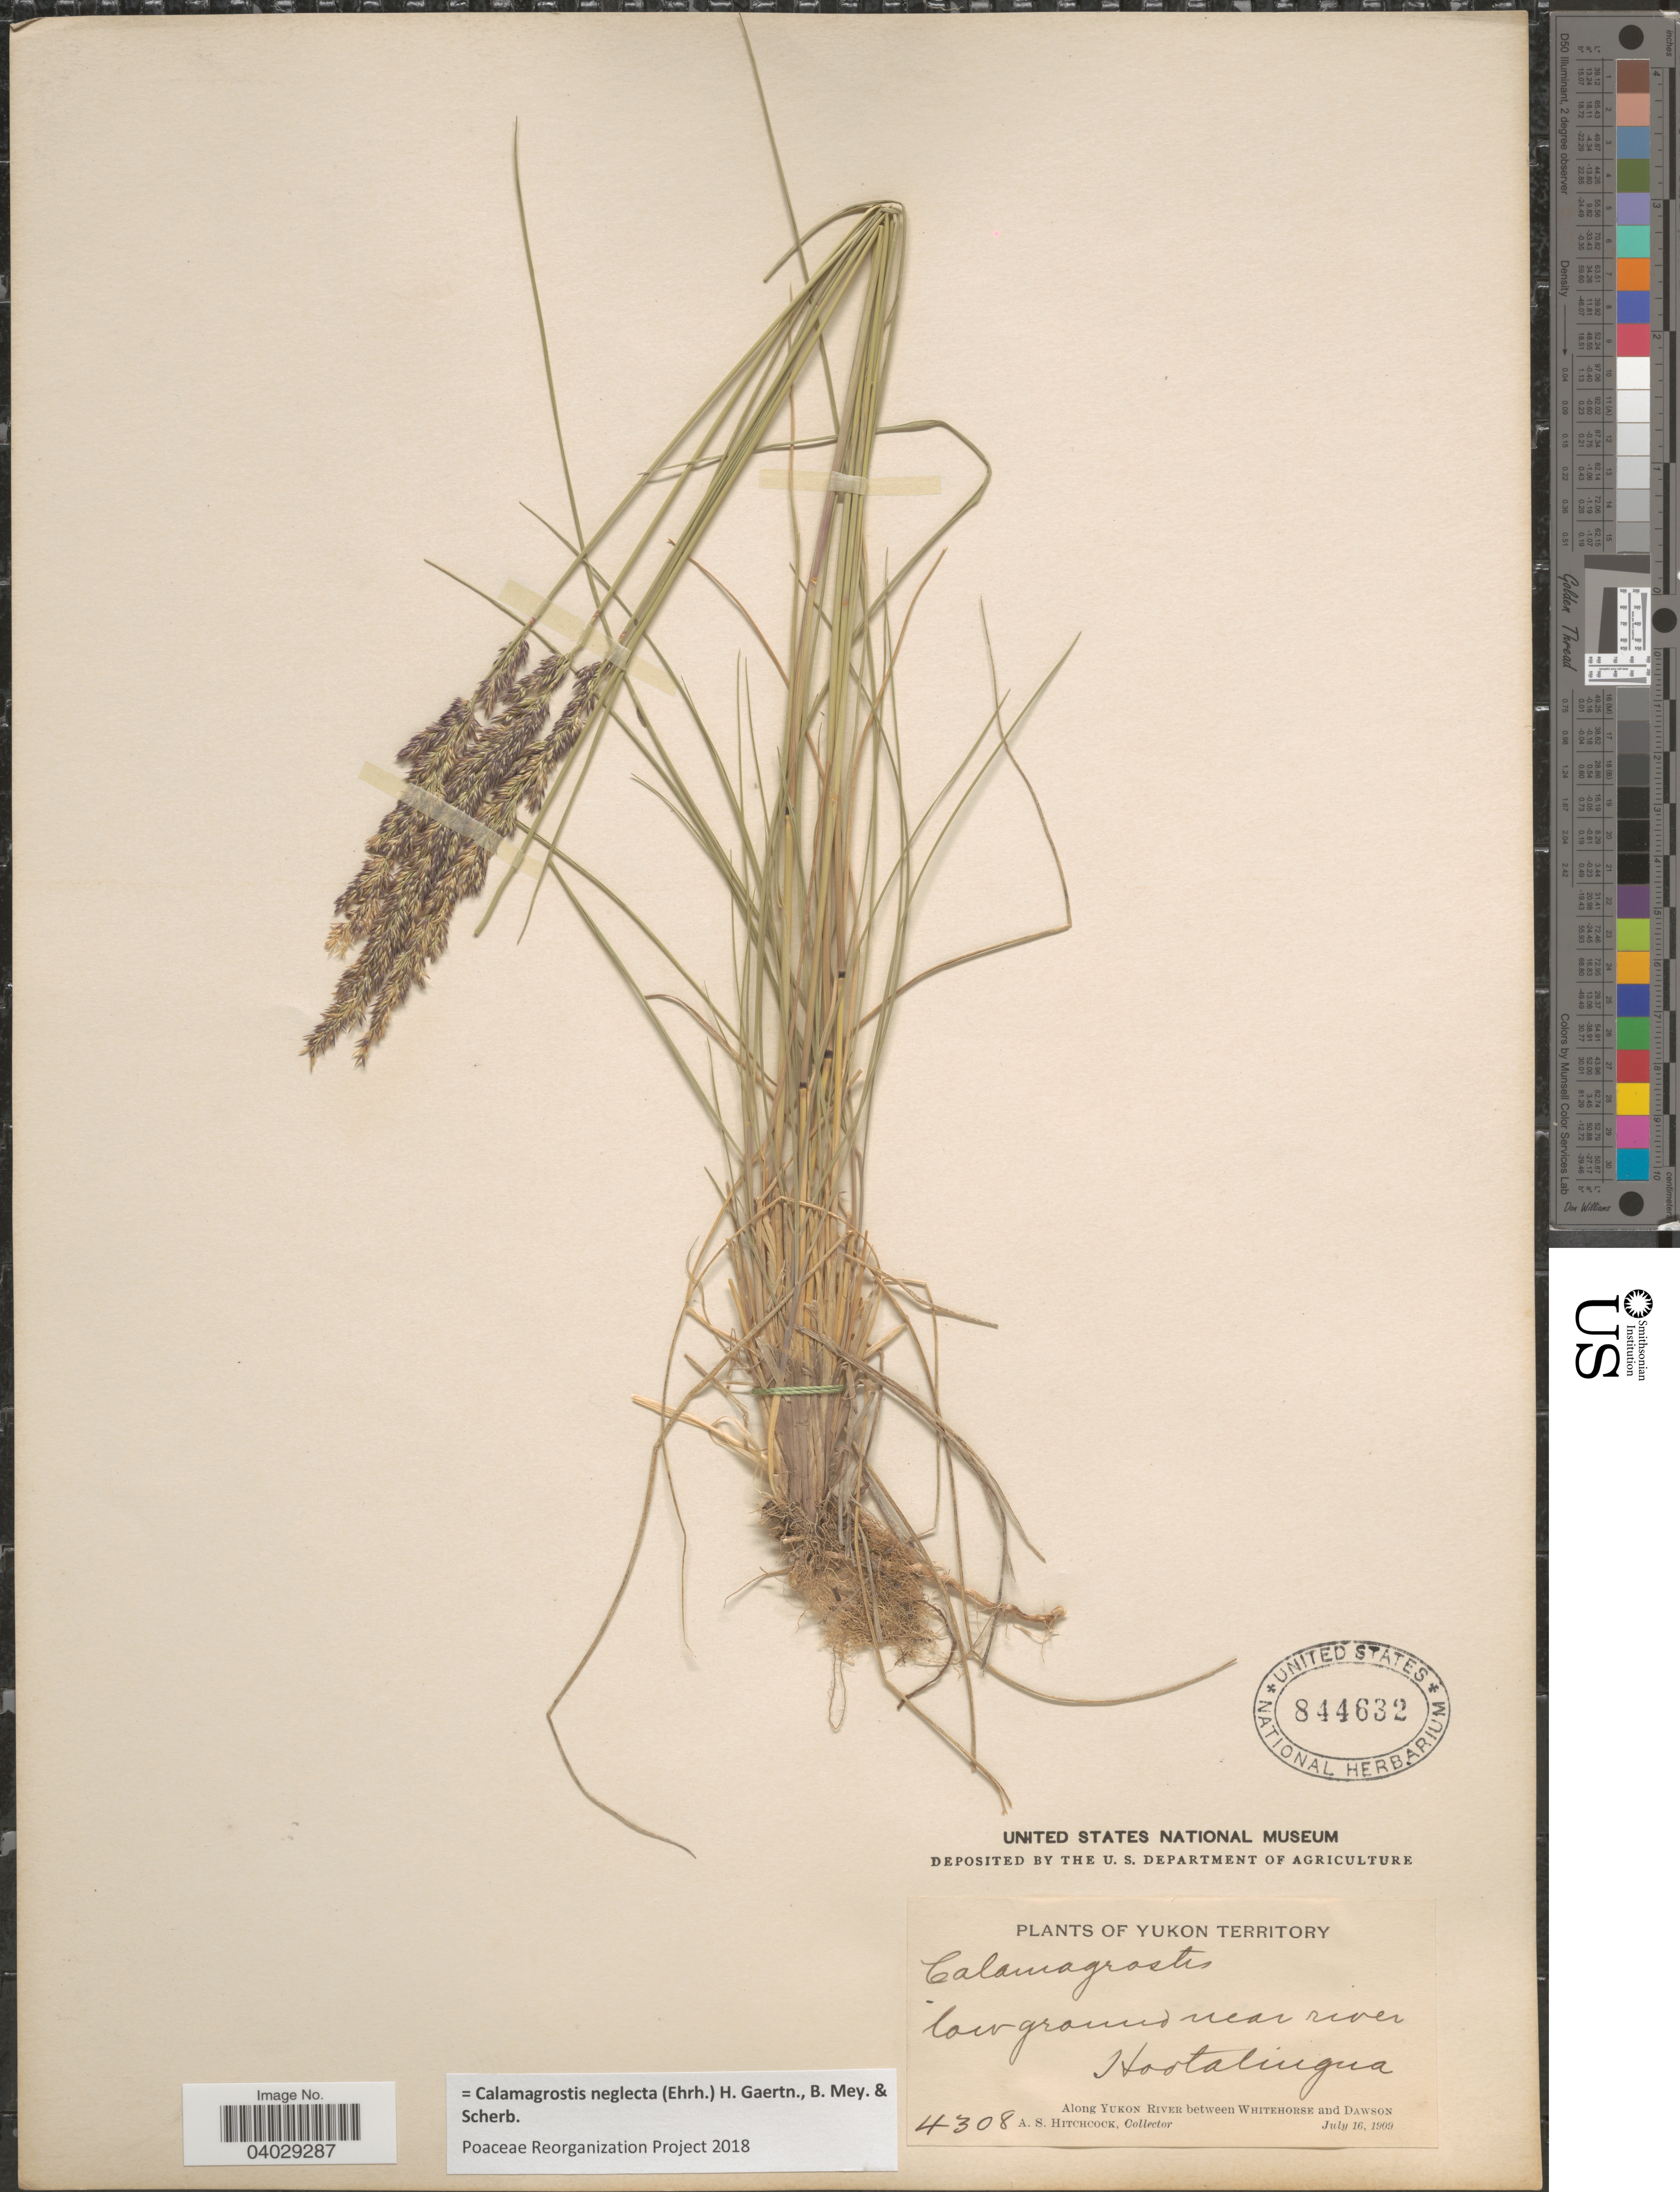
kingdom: Plantae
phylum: Tracheophyta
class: Liliopsida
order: Poales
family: Poaceae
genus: Calamagrostis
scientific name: Calamagrostis neglecta (Ehrh.) Gaertner et al.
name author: (Ehrhart) G. Gaertn. et al.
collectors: A. S. Hitchcock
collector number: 4308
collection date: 1909-07-16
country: Canada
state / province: Yukon Territory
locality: Low ground near river, Hootalinqua. Along Yukon River between Whitehorse and Dawson.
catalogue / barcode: US 844632